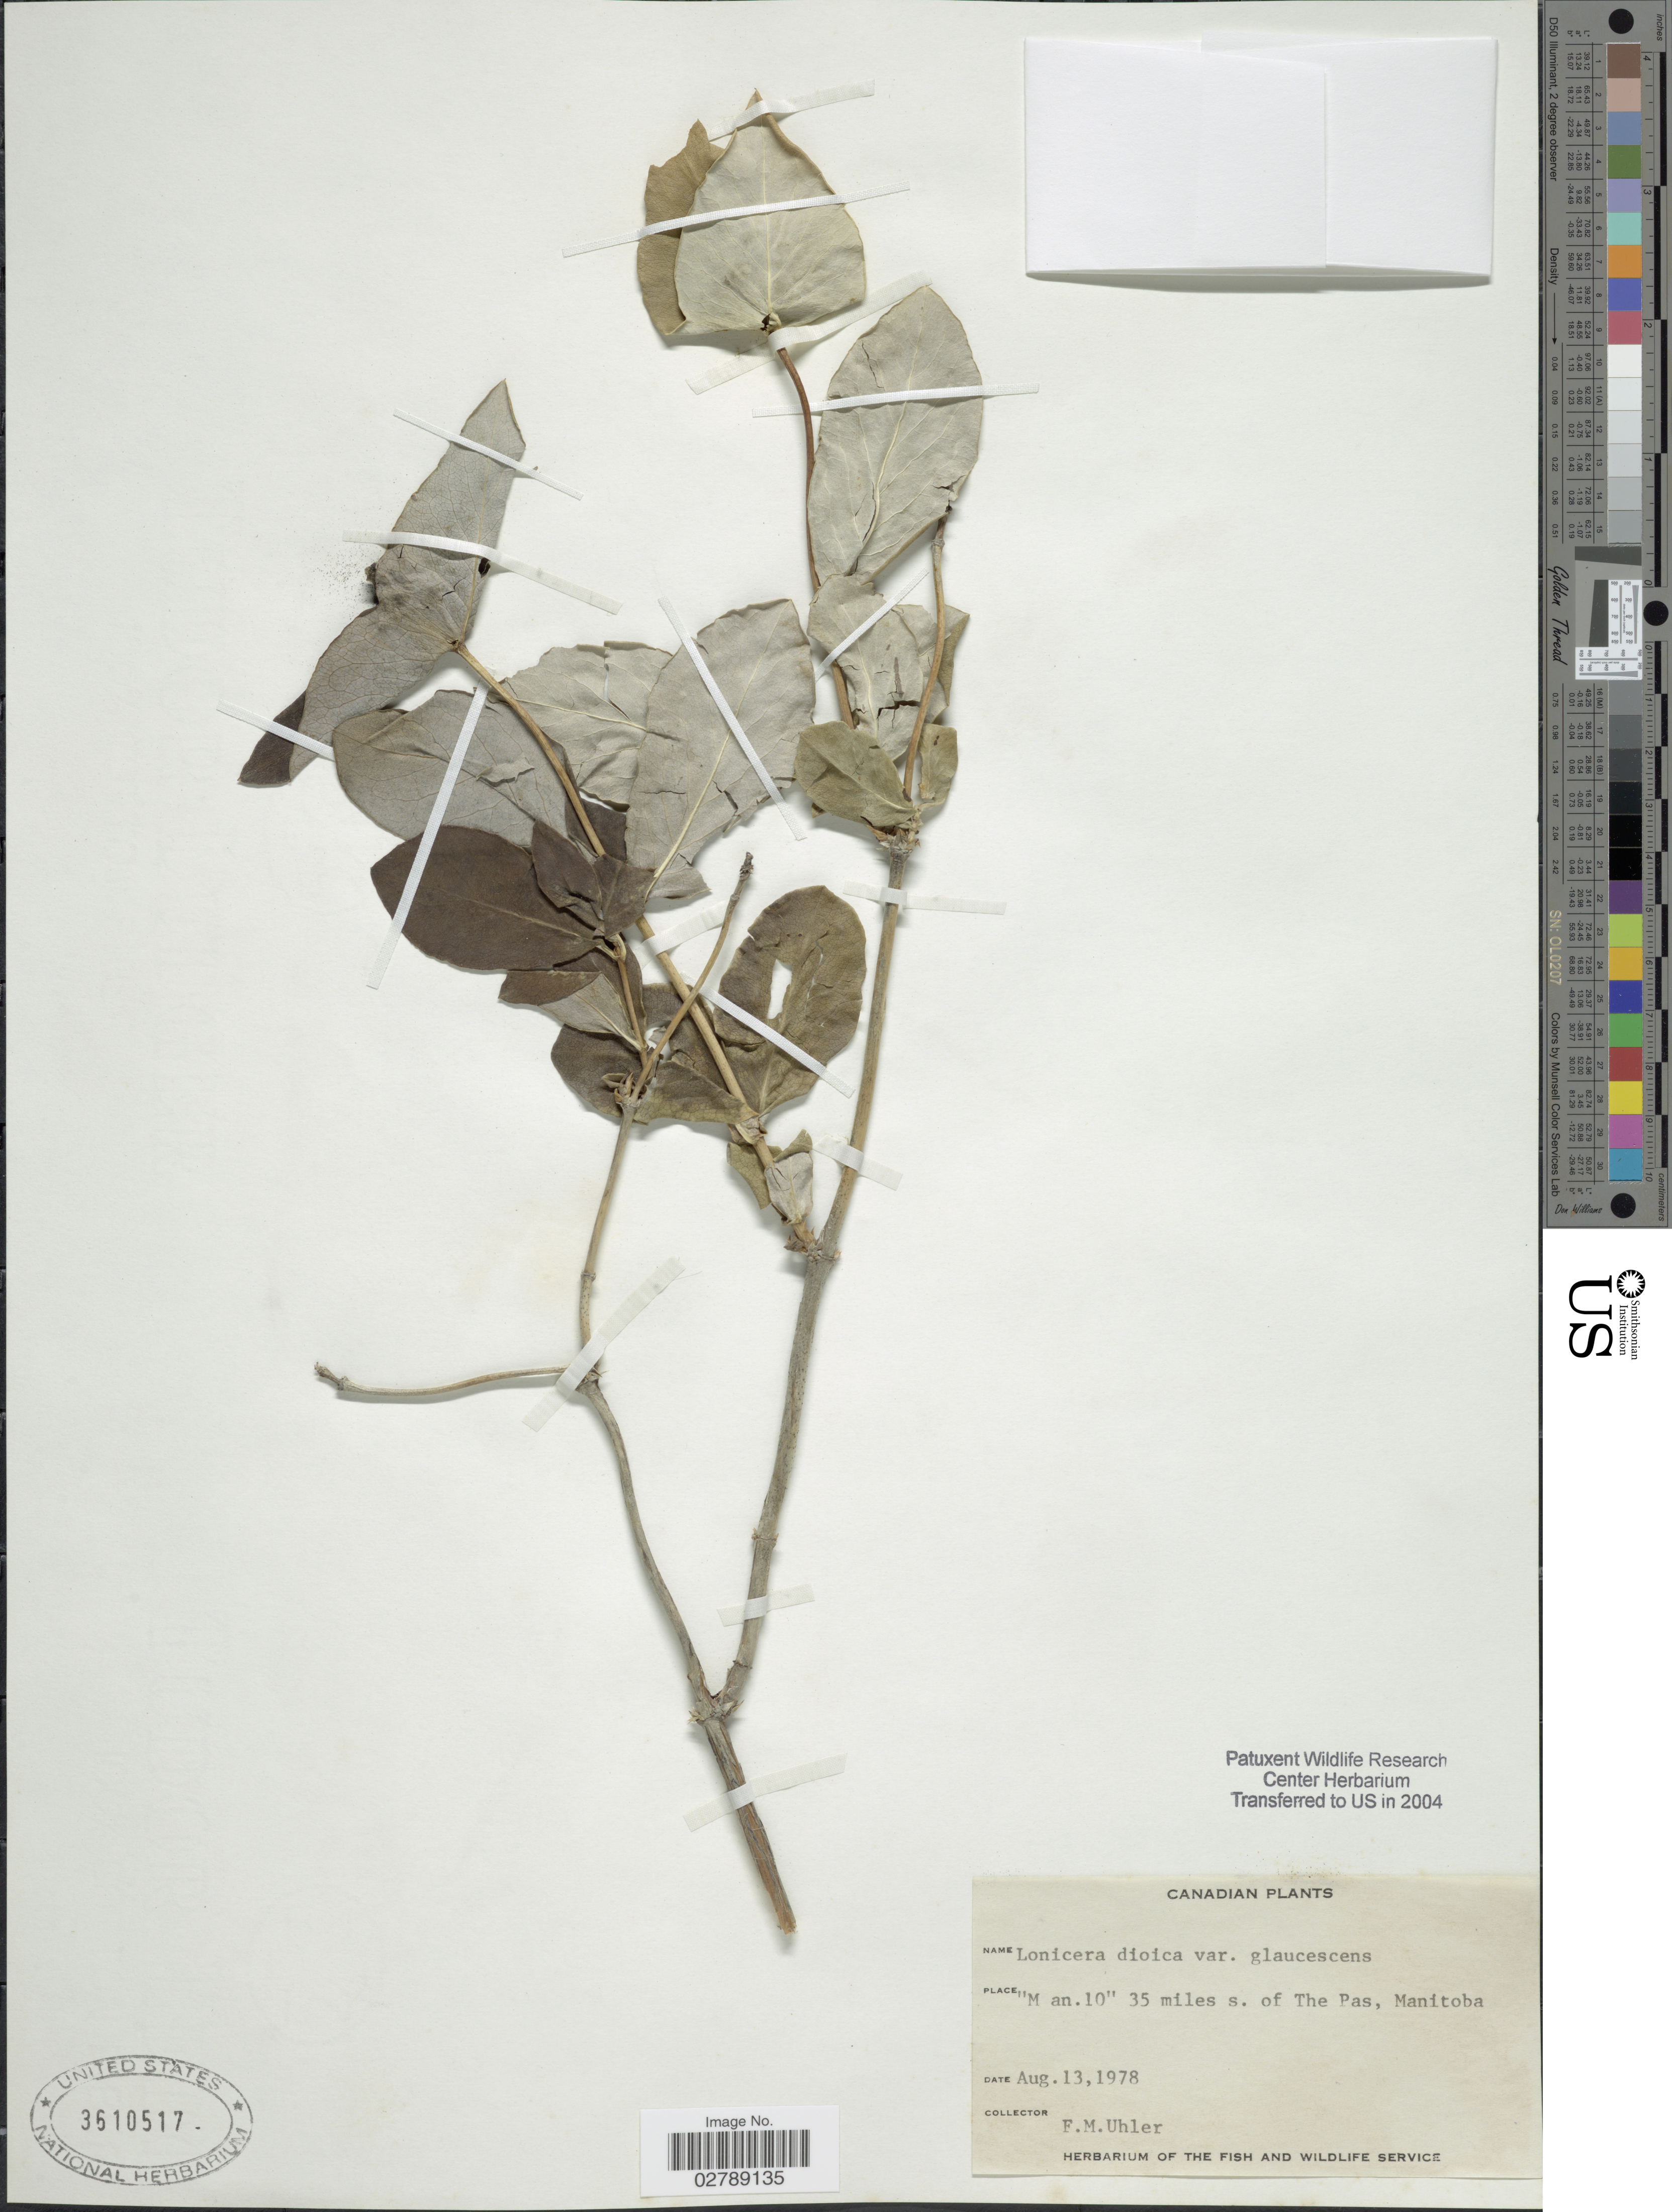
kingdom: Plantae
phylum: Tracheophyta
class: Magnoliopsida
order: Dipsacales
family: Caprifoliaceae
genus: Lonicera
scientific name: Lonicera dioica var. glaucescens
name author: (Rydb.) Butters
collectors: F. M. Uhler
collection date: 1978-08-13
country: Canada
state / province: Manitoba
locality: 'M an. 10' 35 miles s. of The Pas.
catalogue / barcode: US 3610517